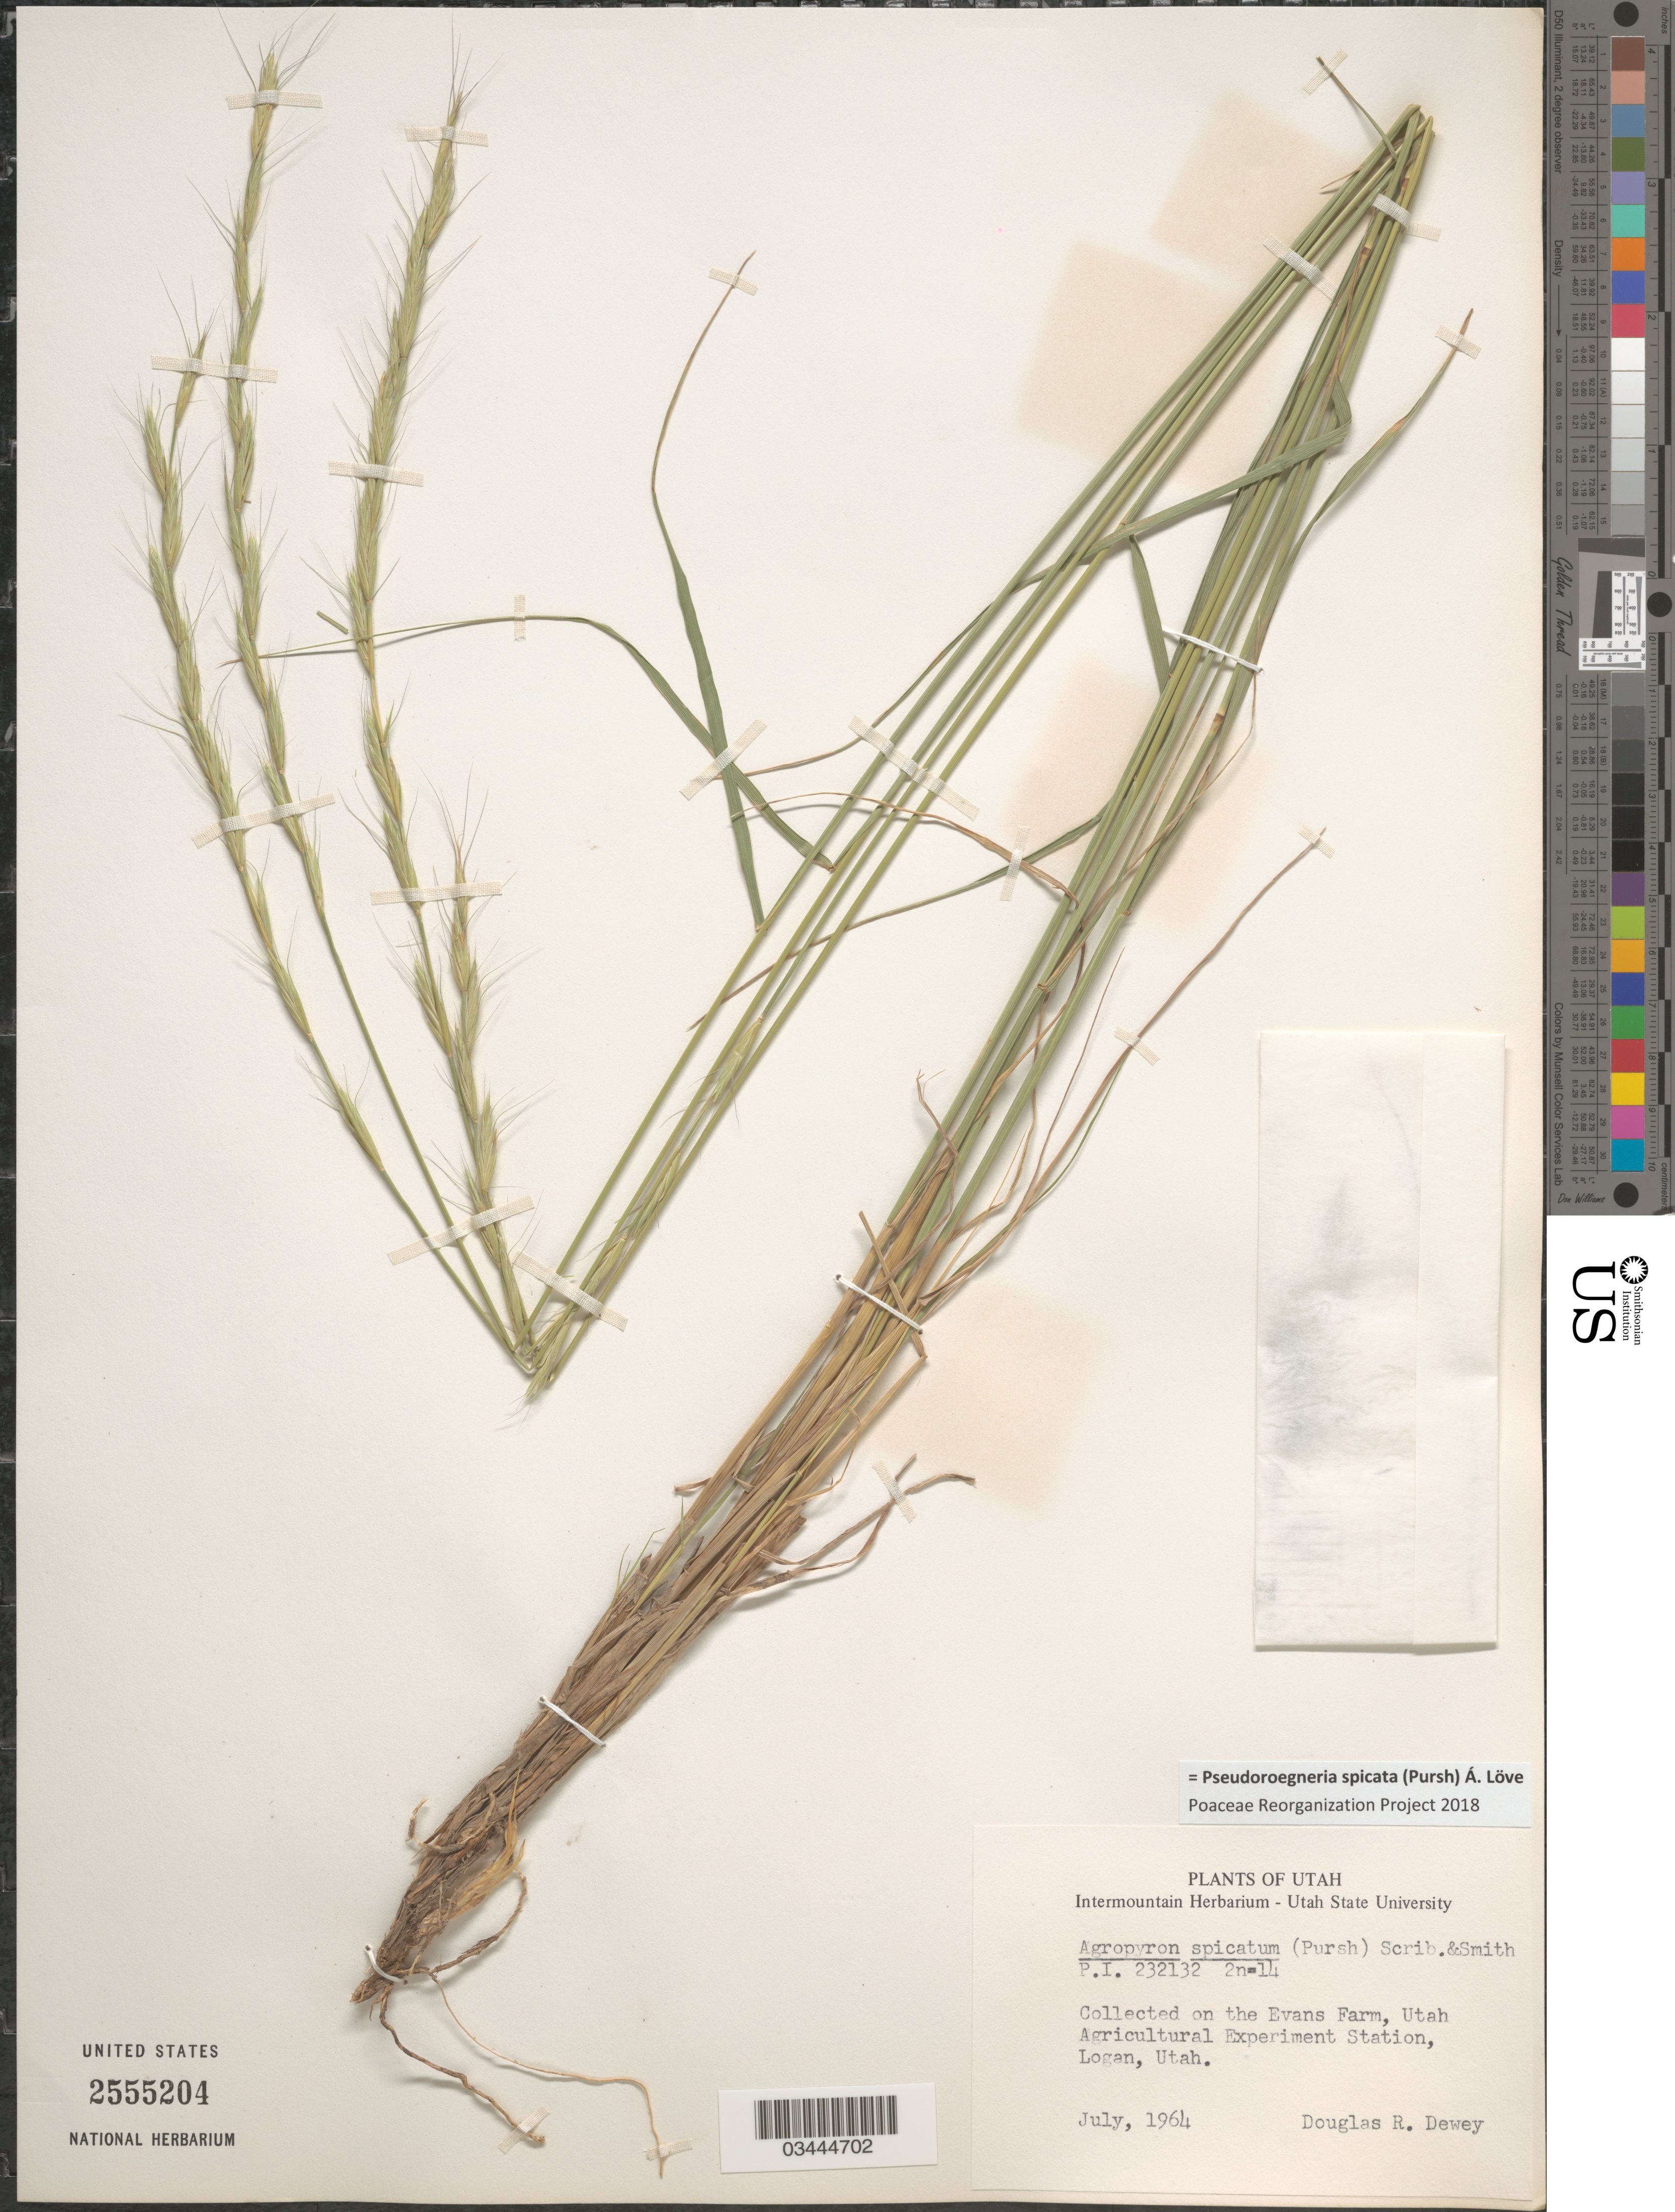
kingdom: Plantae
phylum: Tracheophyta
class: Liliopsida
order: Poales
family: Poaceae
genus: Pseudoroegneria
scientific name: Pseudoroegneria spicata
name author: (Pursh) Á. Löve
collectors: D. Dewey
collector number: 232132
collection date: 1964-07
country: United States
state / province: Utah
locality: On the Evans Farm of the Utah Agricultural Experiment Station, Logan.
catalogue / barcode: US 2555204